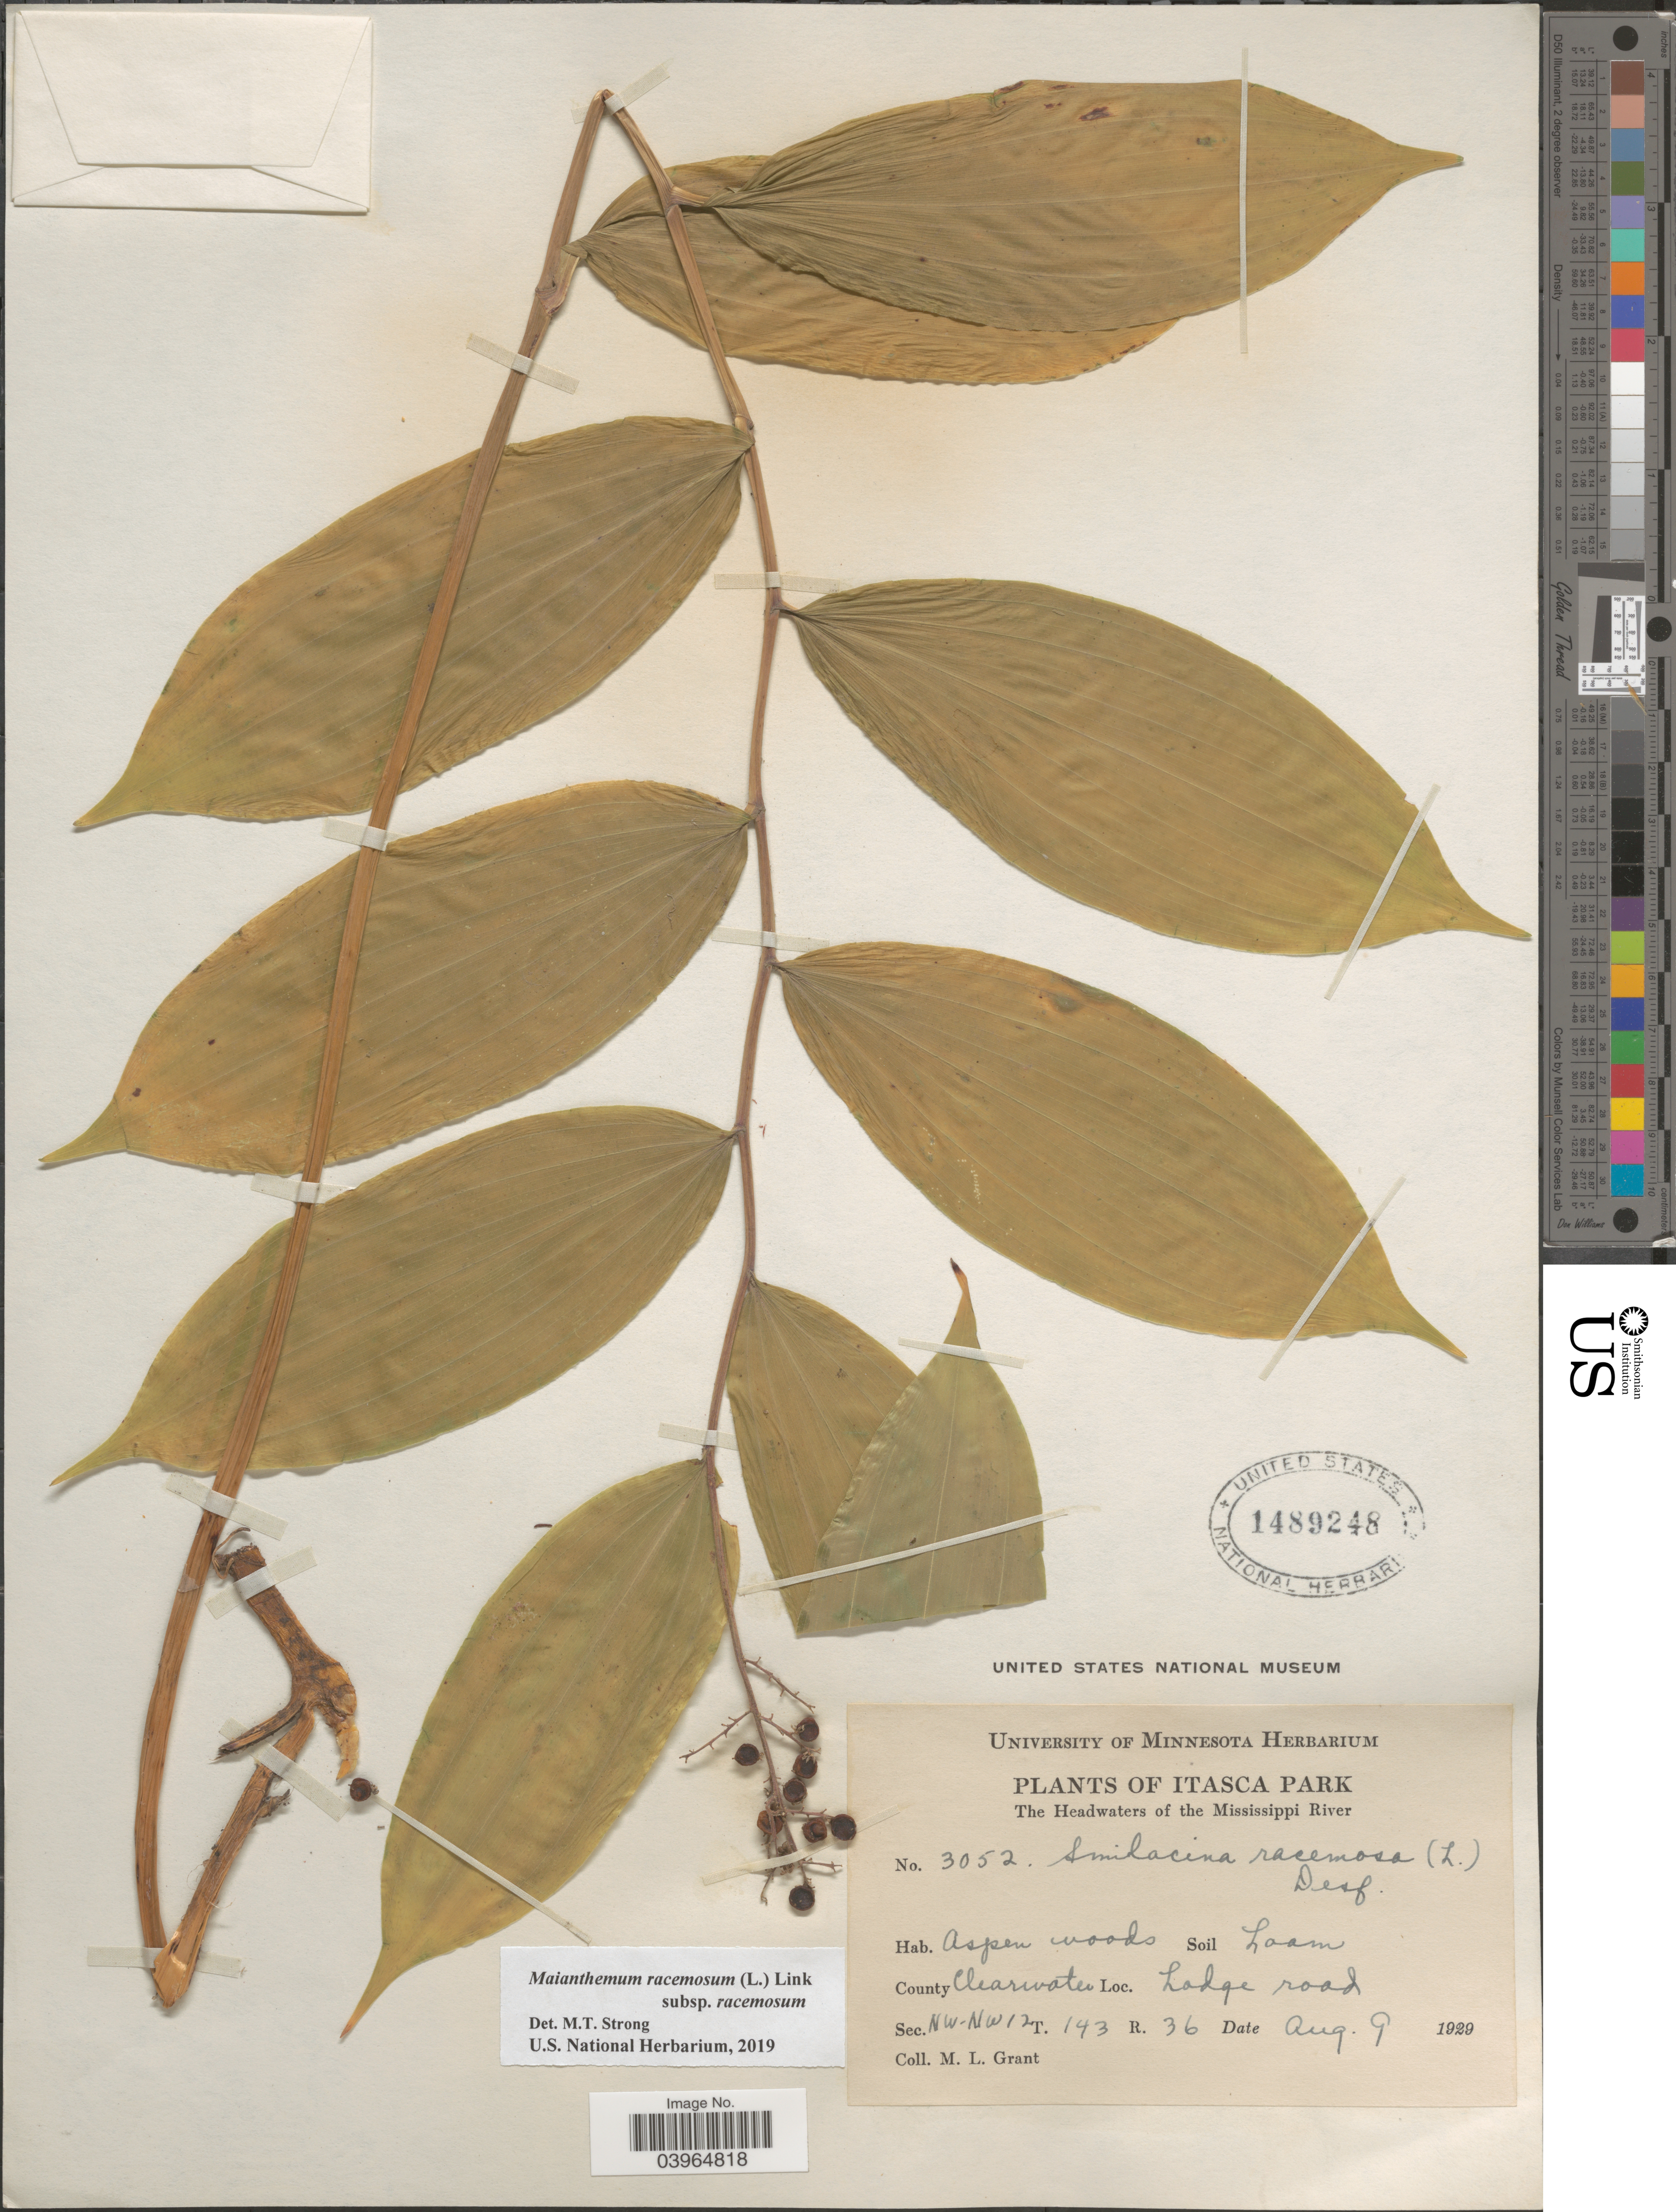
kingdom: Plantae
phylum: Tracheophyta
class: Liliopsida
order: Asparagales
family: Asparagaceae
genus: Maianthemum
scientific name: Maianthemum racemosum subsp. racemosum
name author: (L.) Link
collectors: M. L. Grant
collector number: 3052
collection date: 1929-08-09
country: United States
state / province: Minnesota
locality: Itasca Park. The Headwaters of the Mississippi River. County Clearwater. Lodge road. Sec. NW-NW12 T. 143 R. 36.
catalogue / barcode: US 1489248